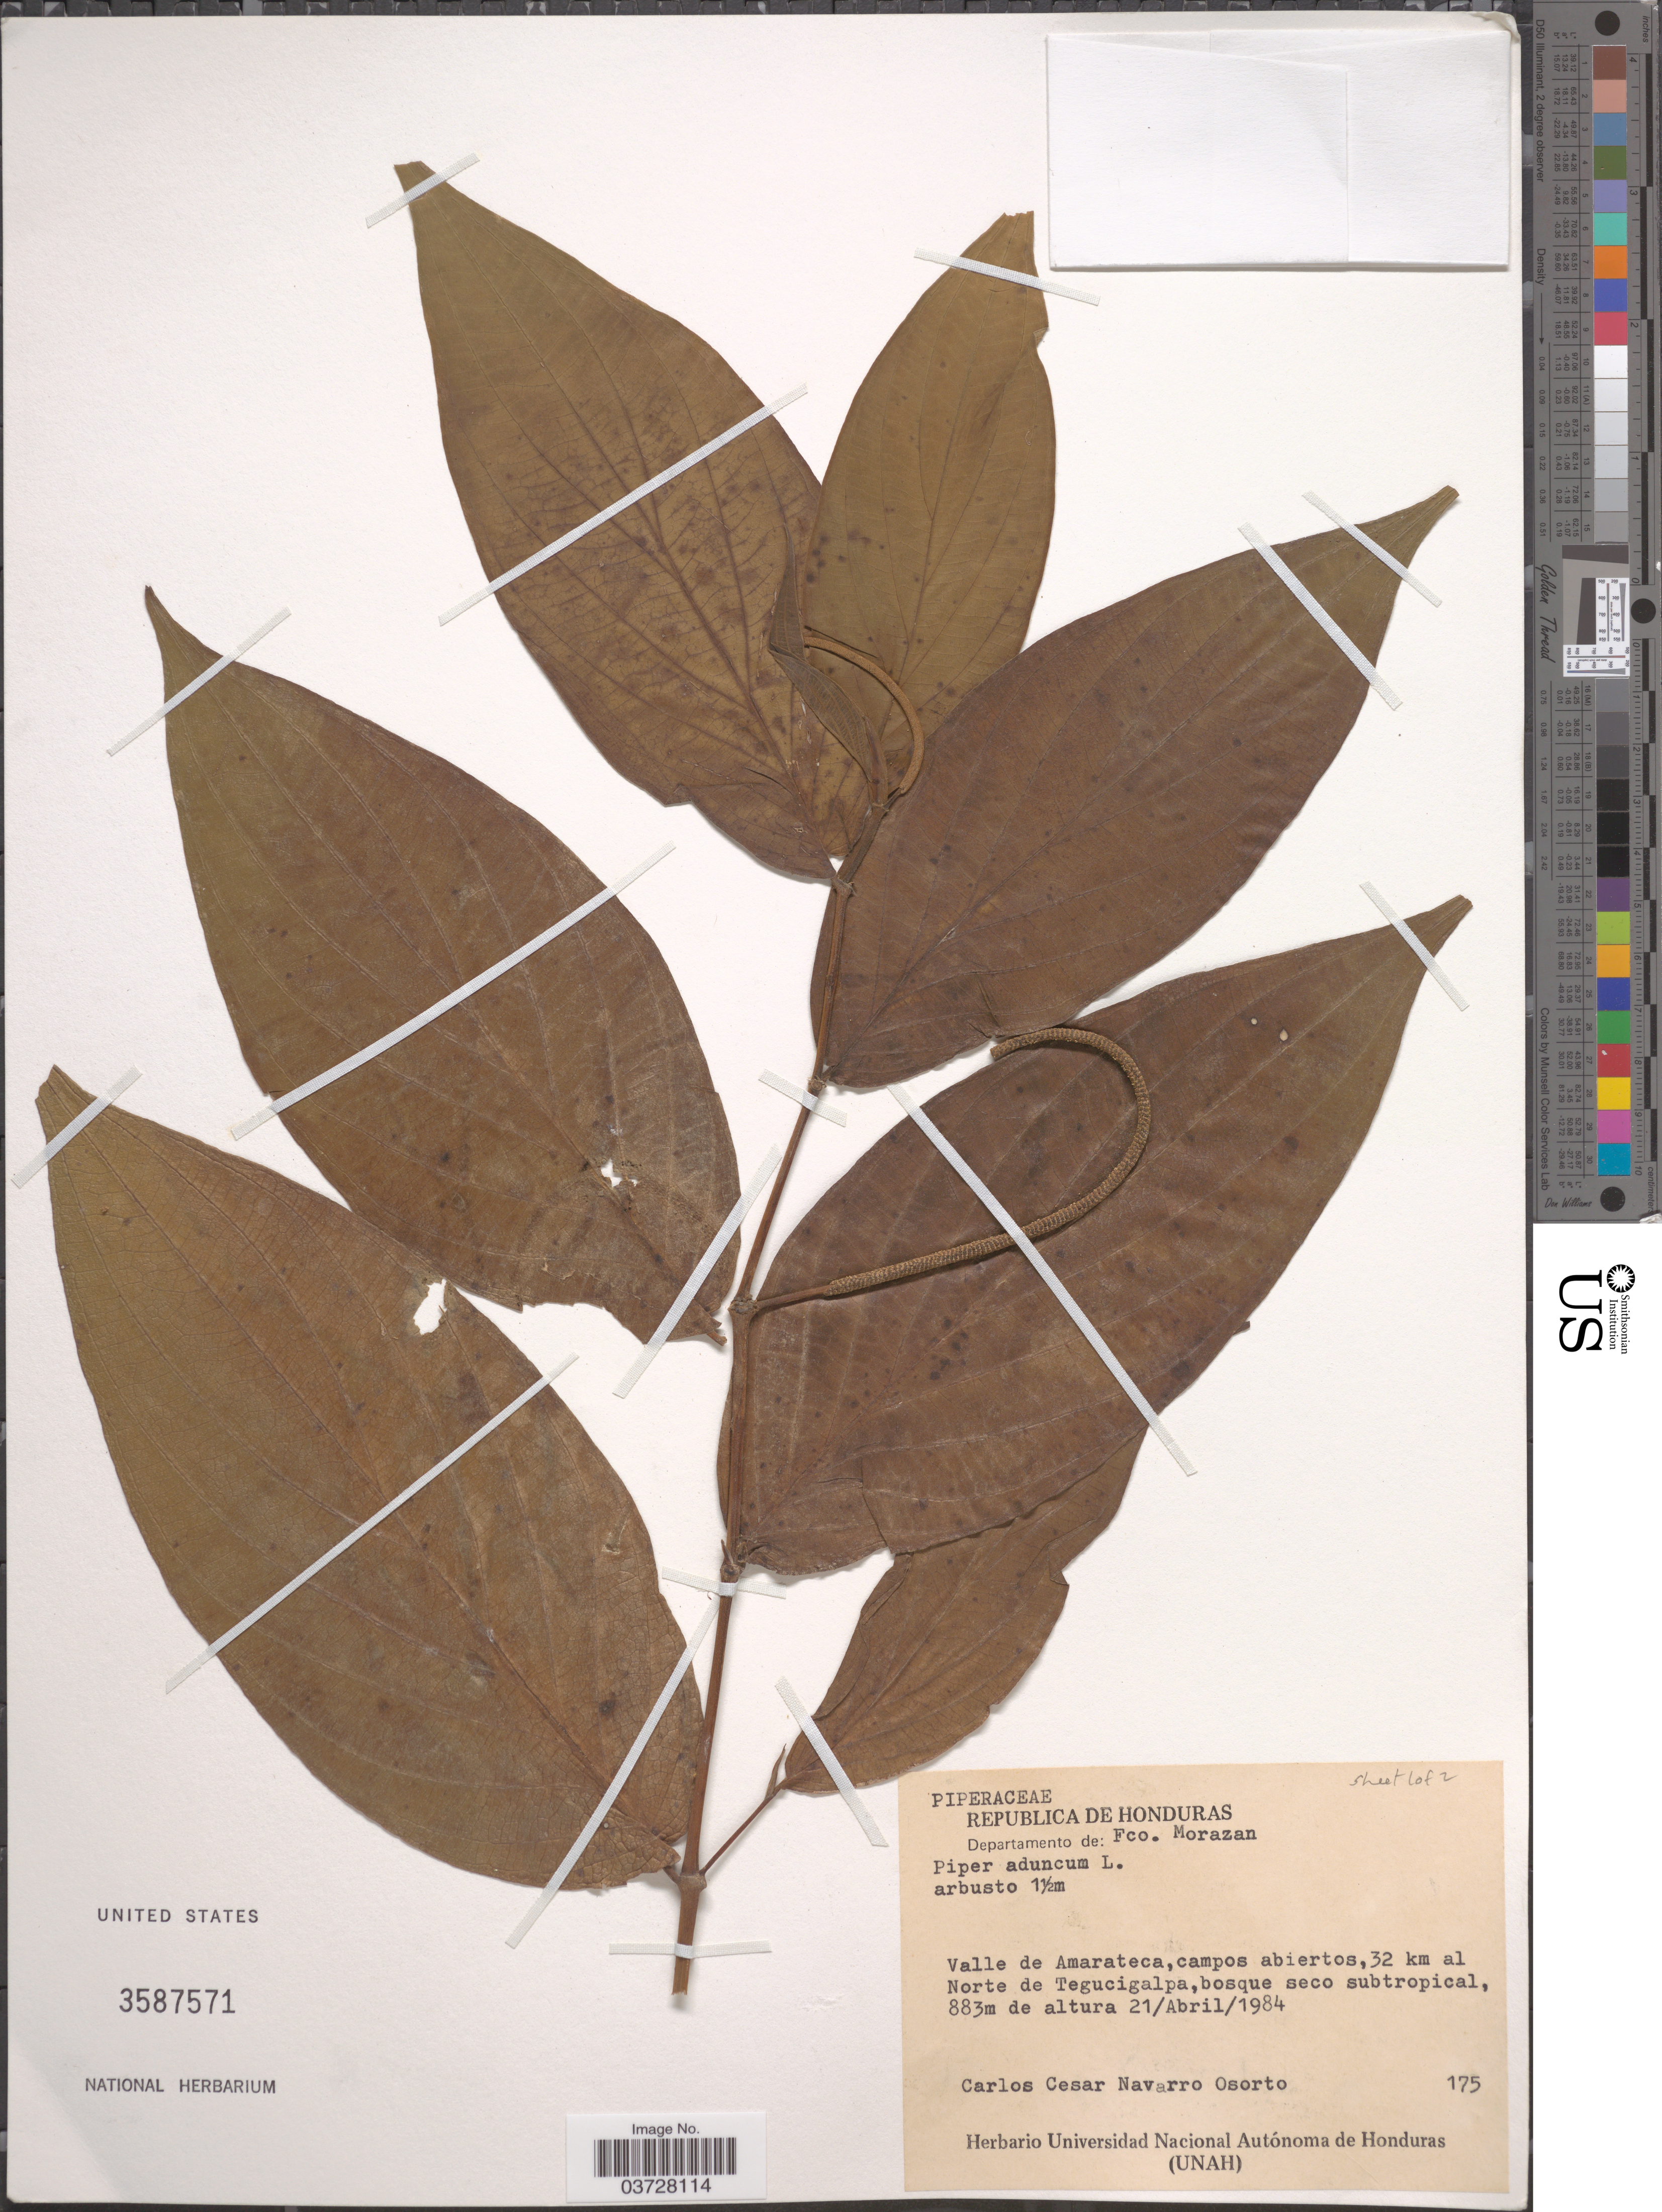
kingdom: Plantae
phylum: Tracheophyta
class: Magnoliopsida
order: Piperales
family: Piperaceae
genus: Piper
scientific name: Piper aduncum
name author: L.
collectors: C. Osorto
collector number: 175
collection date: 1984-04-21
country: Honduras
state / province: Fco. Morazán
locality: Departamento de: Fco. Morazan. Valle de Amarateca, campos abiertos, 32 km al Norte de Tegucigalpa, bosque seco subtropical.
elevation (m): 883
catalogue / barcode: US 3587571